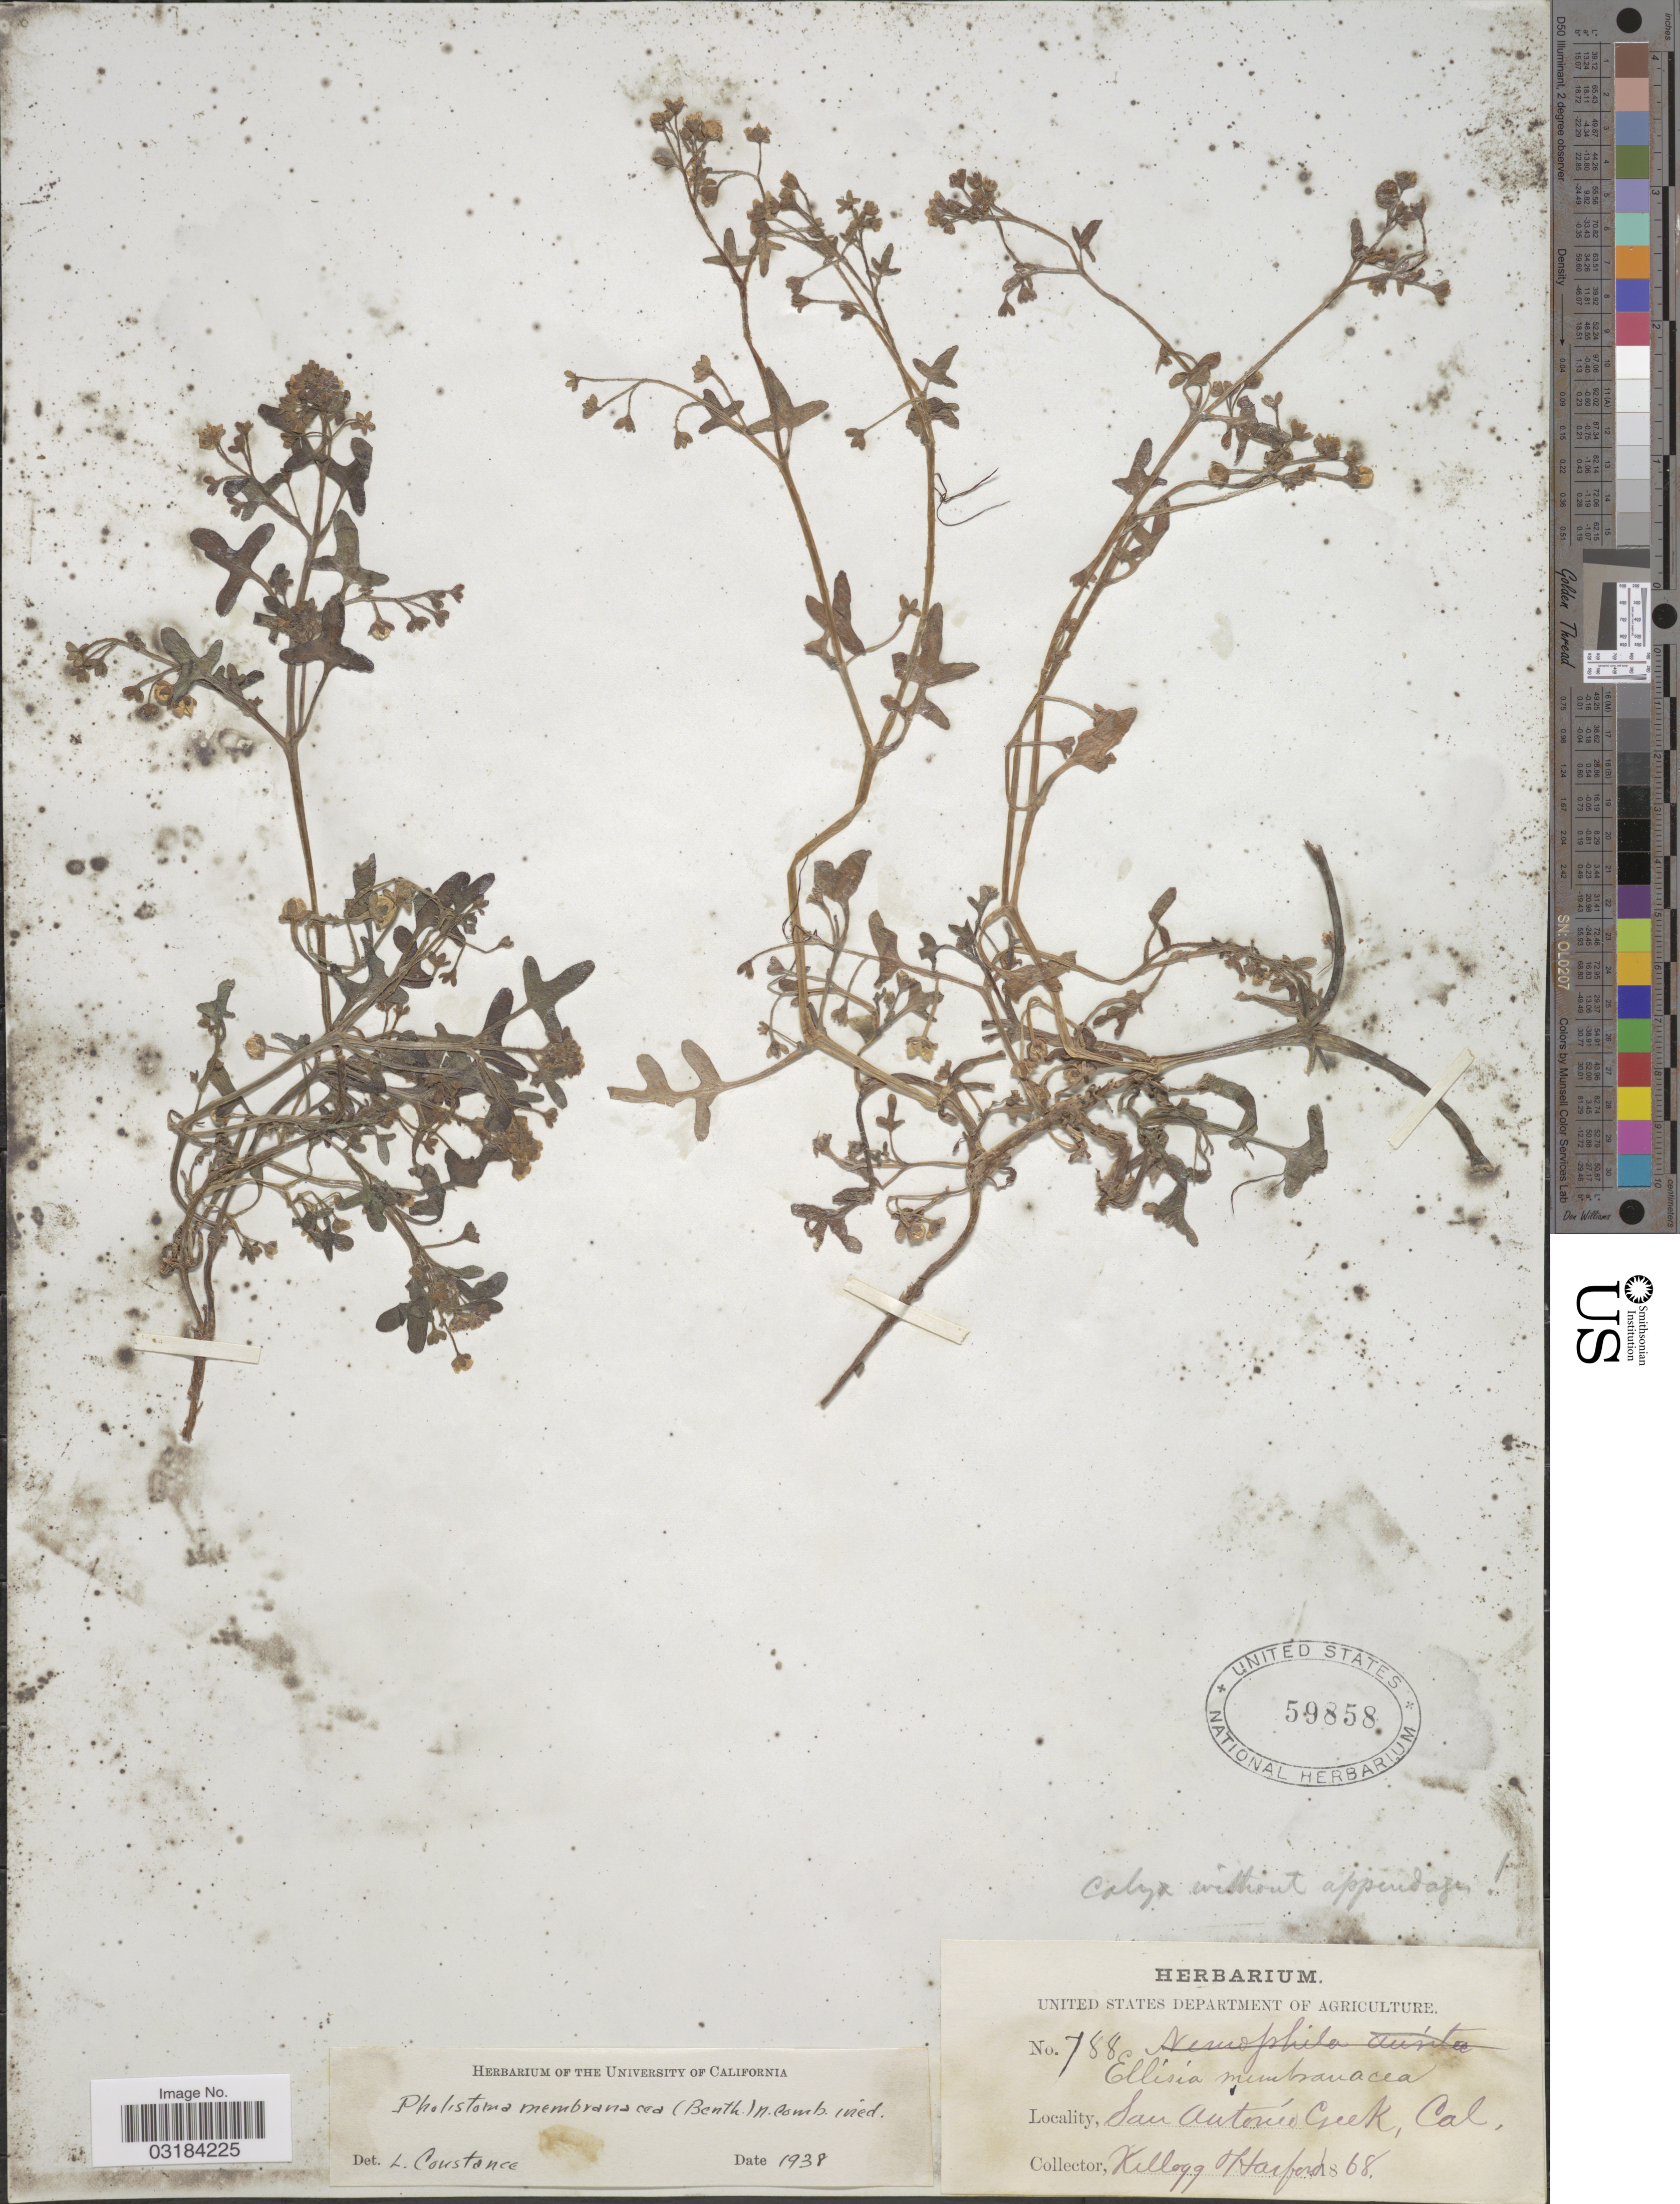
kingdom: Plantae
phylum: Tracheophyta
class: Magnoliopsida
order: Boraginales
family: Hydrophyllaceae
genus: Pholistoma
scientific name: Pholistoma membranaceum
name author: (Benth.) Constance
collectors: -- Kellogg & Harford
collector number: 788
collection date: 1868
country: United States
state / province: California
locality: San Antonio Creek.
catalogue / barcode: US 59858